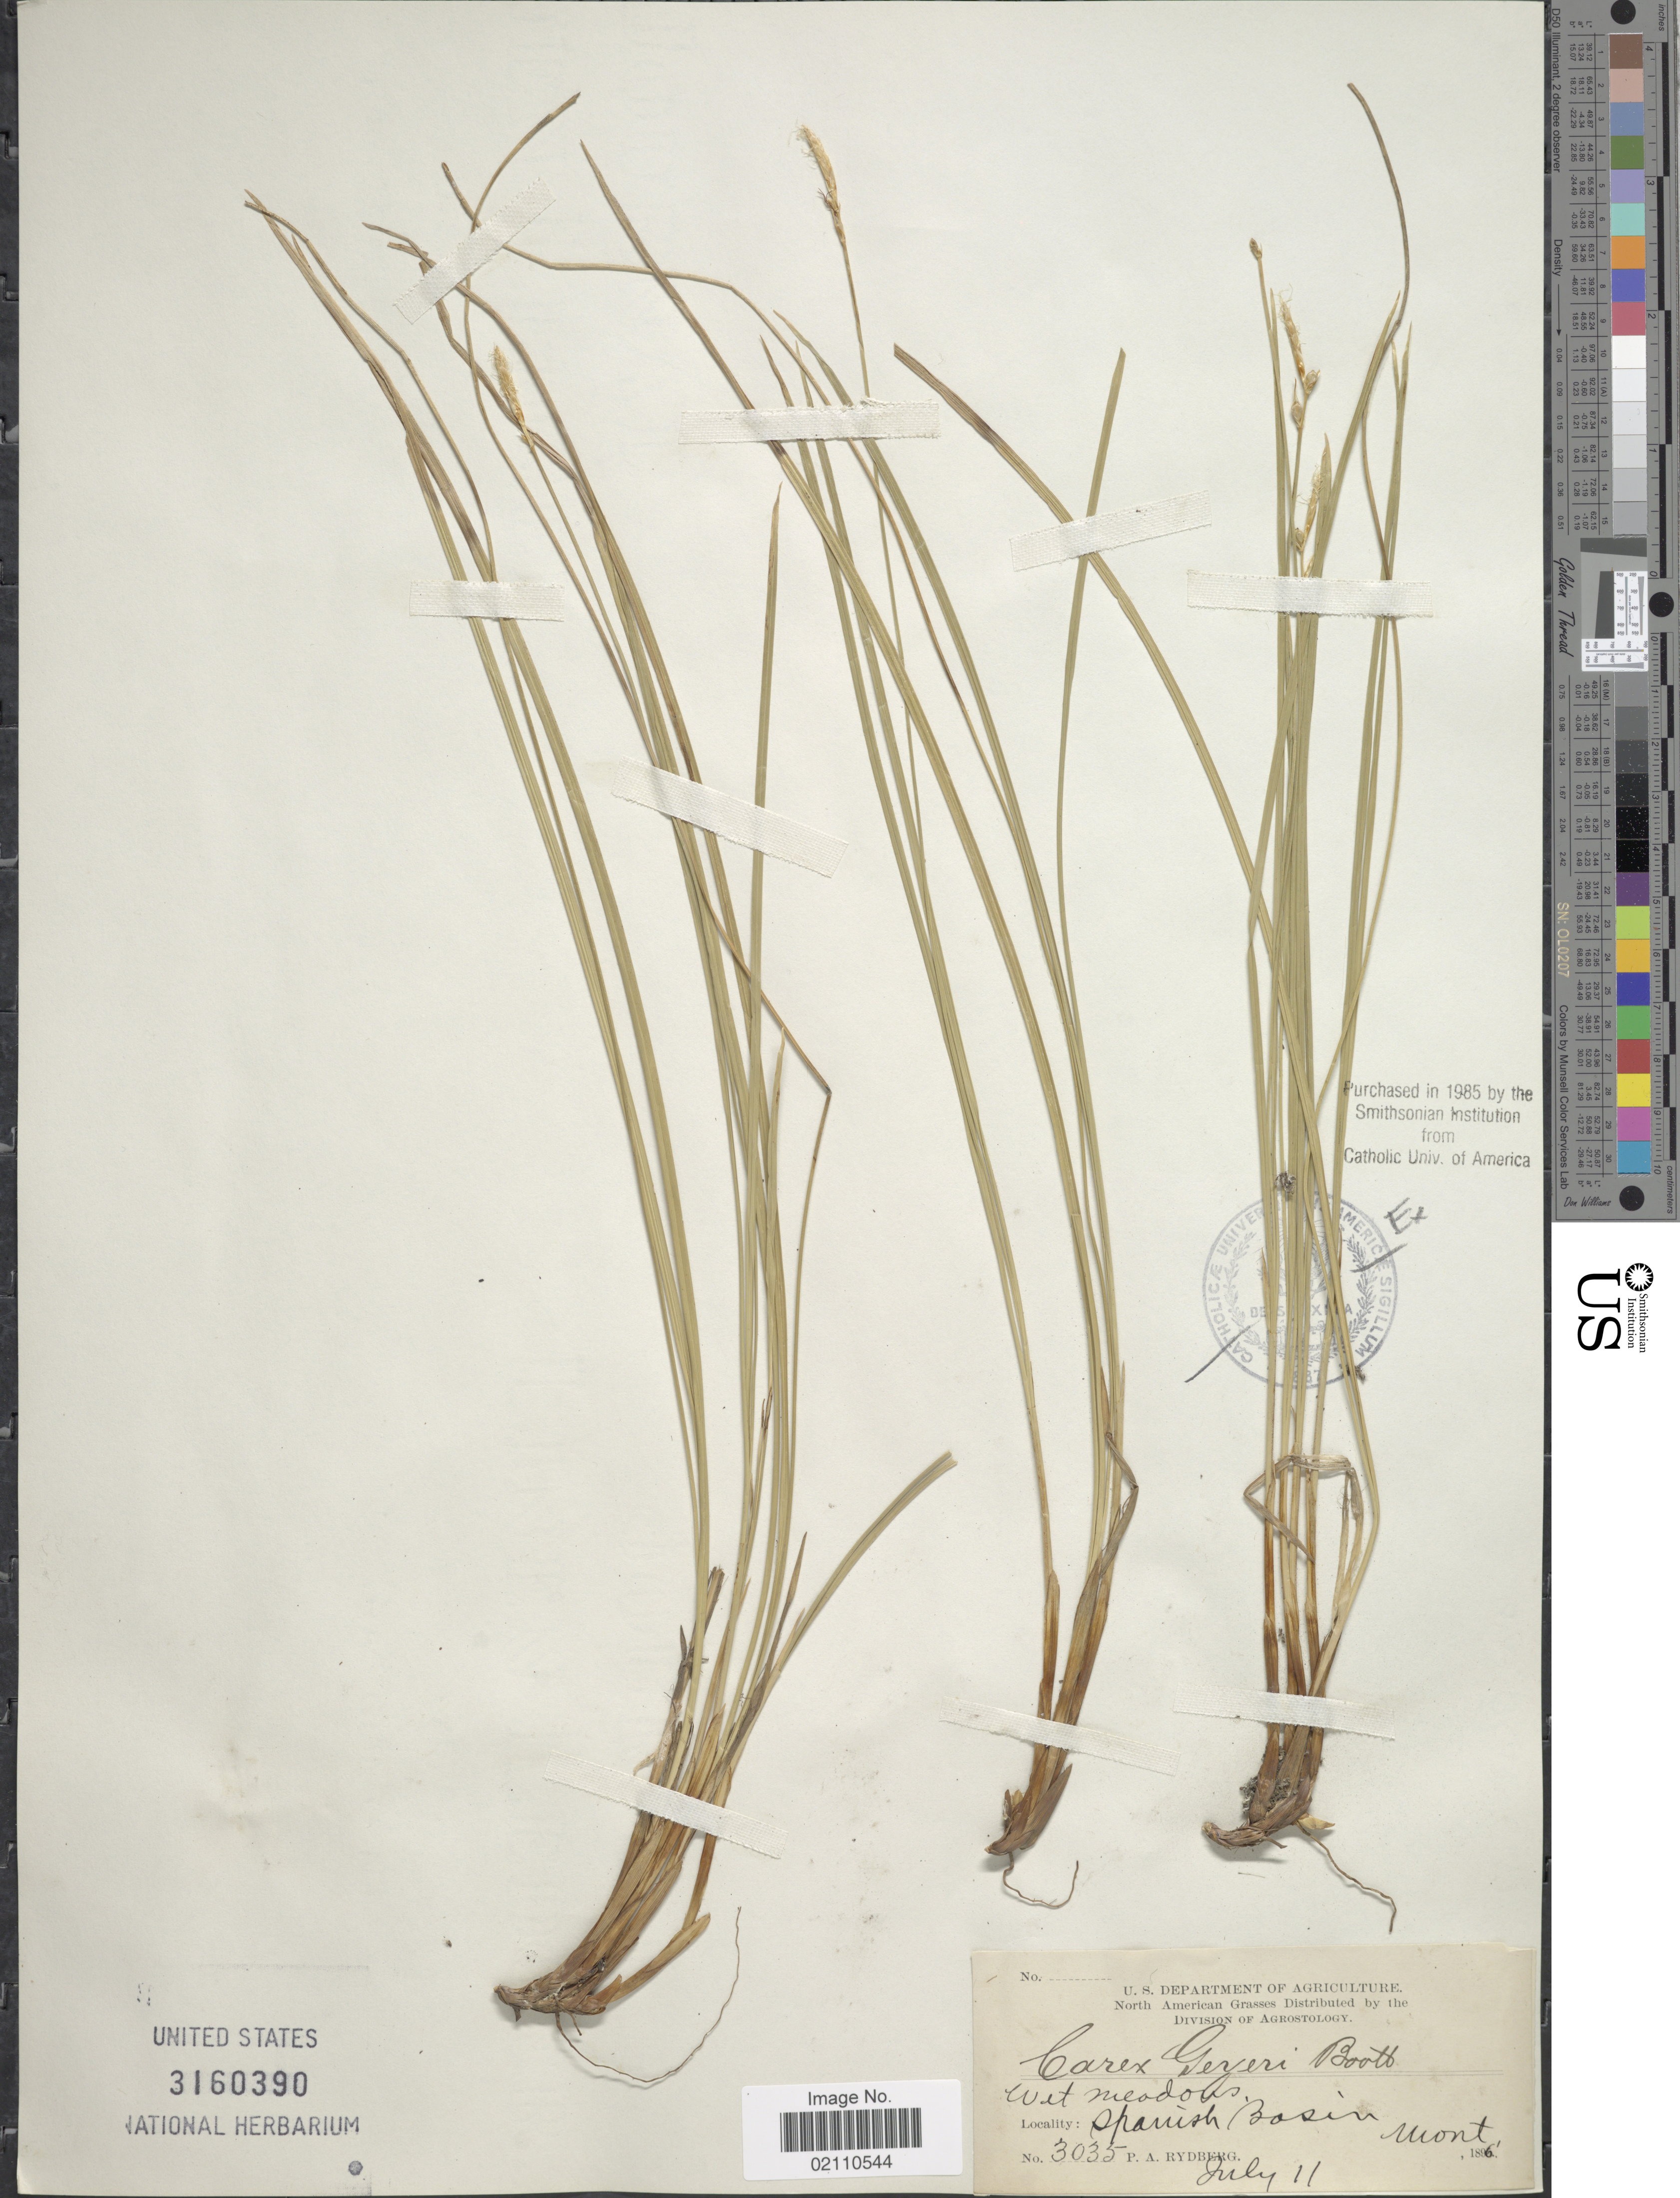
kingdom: Plantae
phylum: Tracheophyta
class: Liliopsida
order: Poales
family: Cyperaceae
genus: Carex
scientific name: Carex geyeri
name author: Boott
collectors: P. A. Rydberg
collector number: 3035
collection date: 1896-07-11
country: United States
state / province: Montana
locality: Spanish Basin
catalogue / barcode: US 3160390